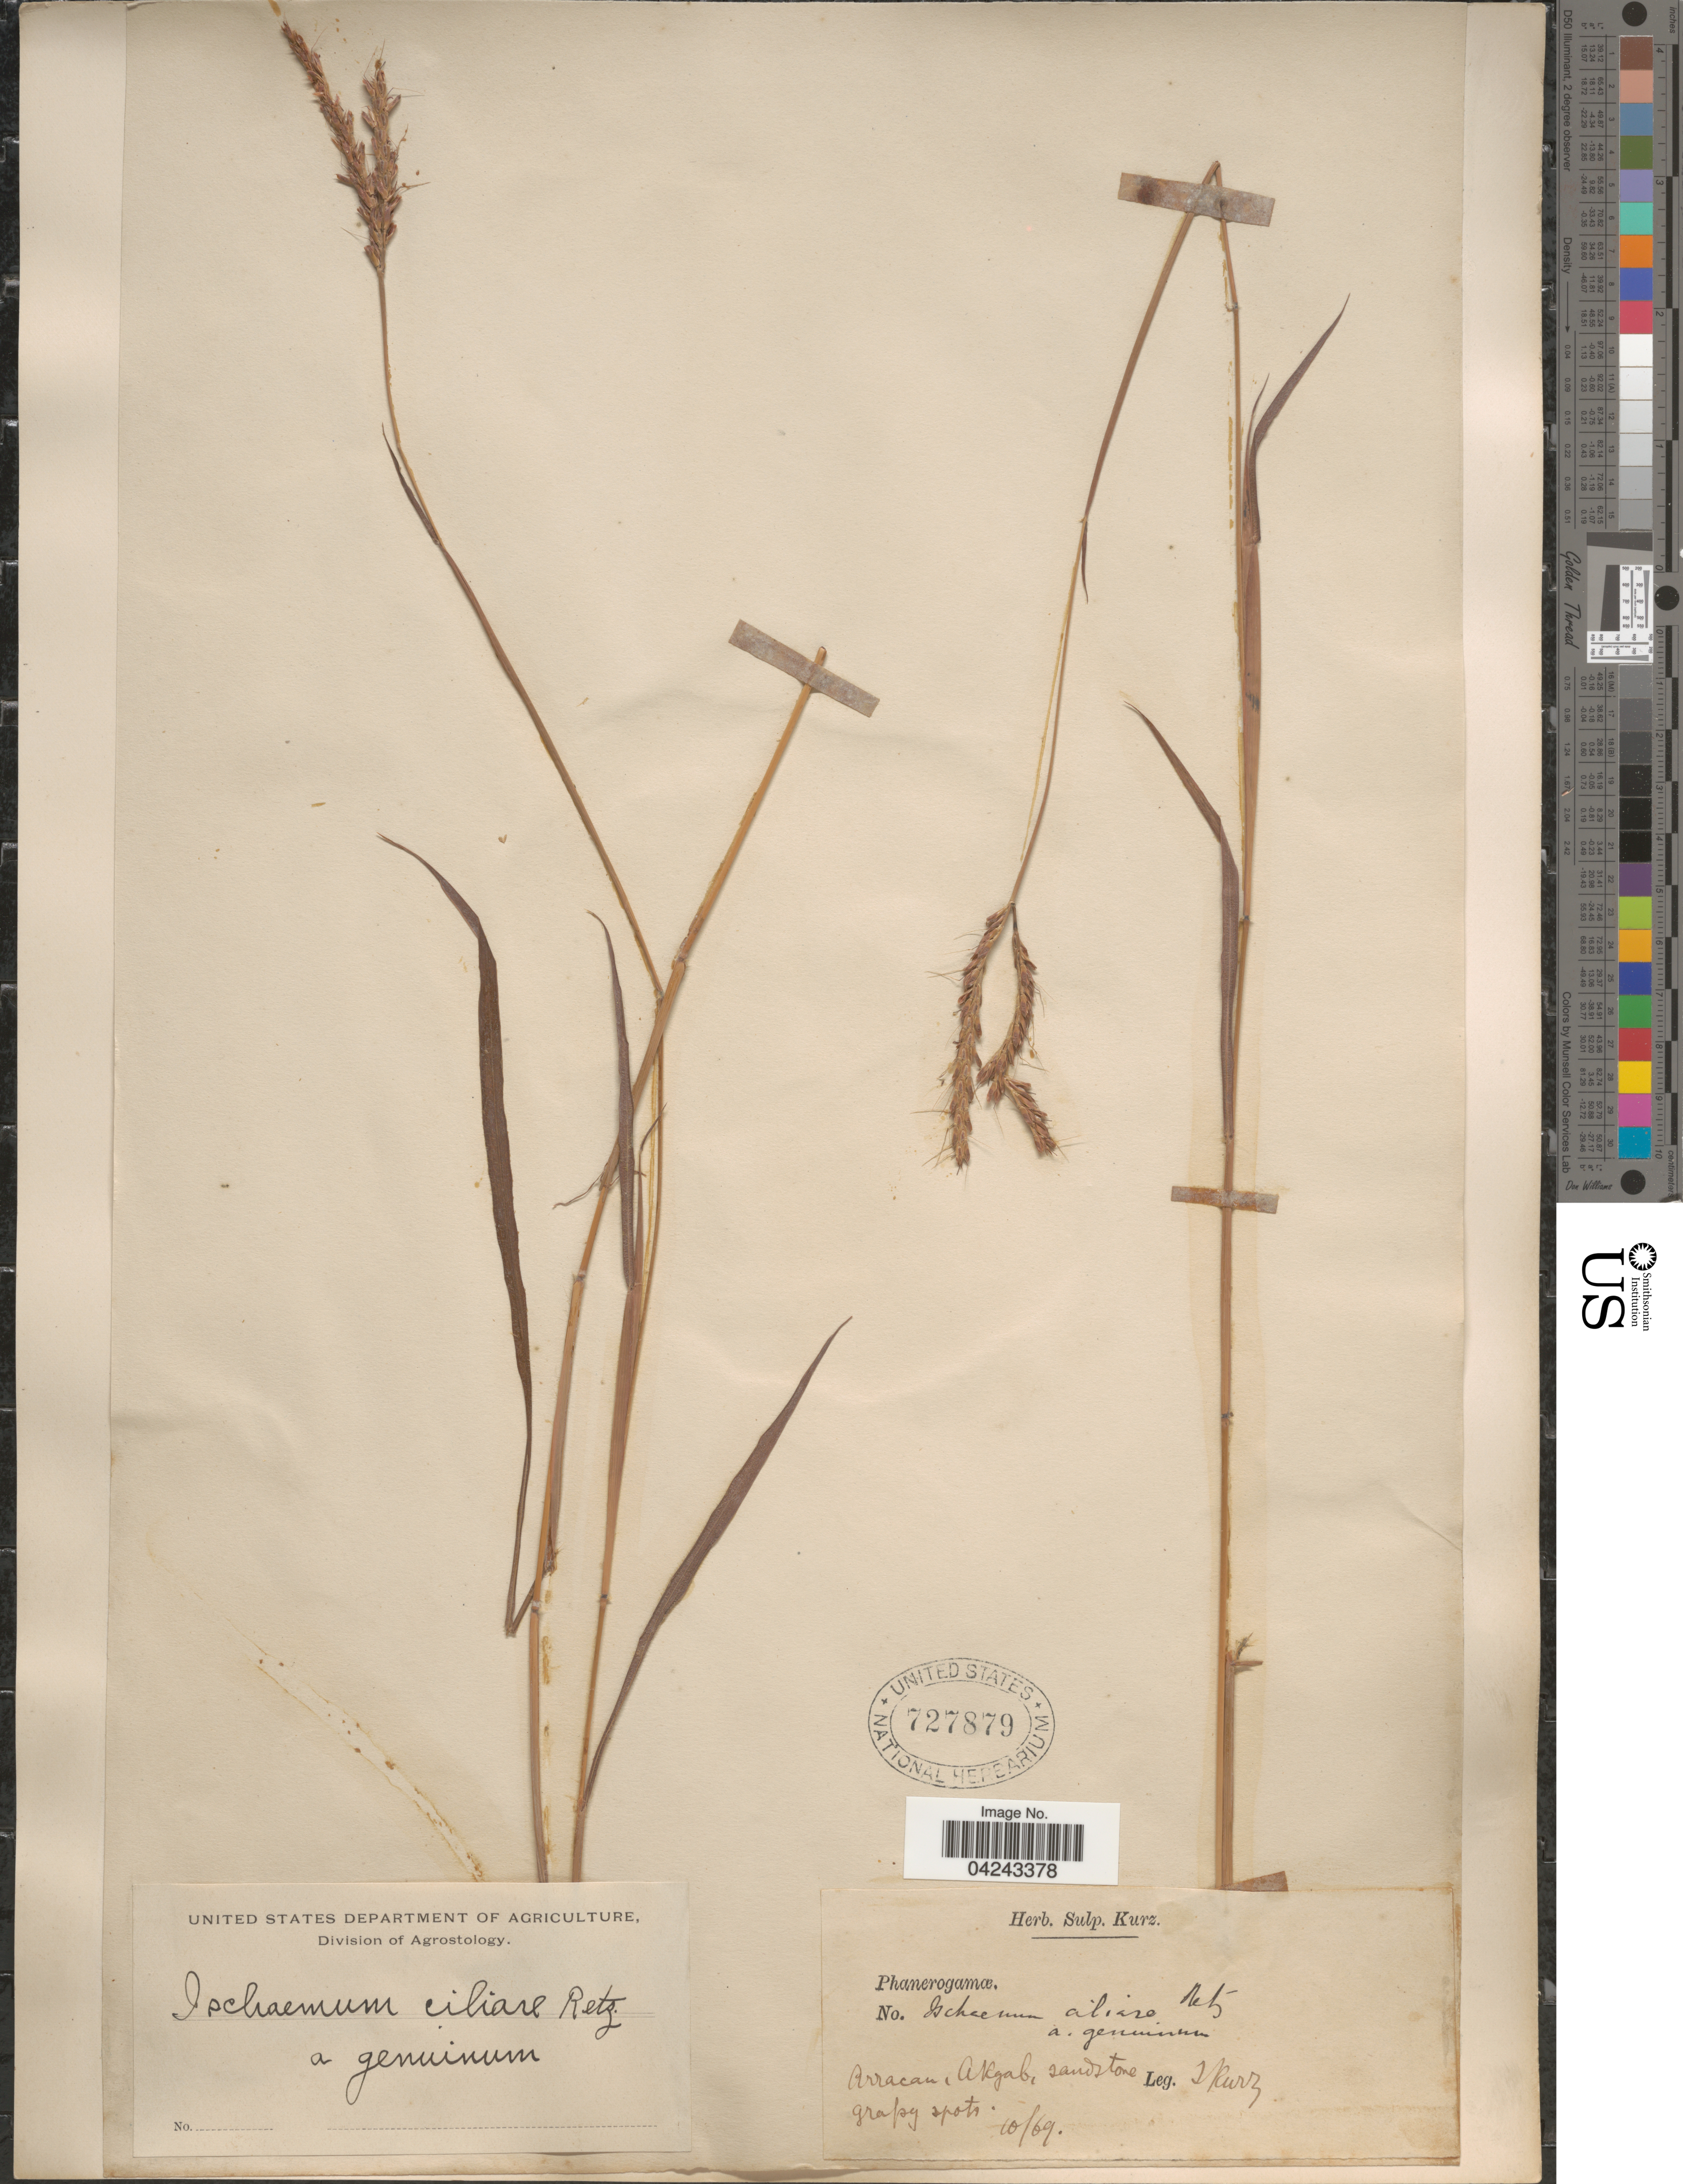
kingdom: Plantae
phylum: Tracheophyta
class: Liliopsida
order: Poales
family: Poaceae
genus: Ischaemum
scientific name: Ischaemum ciliare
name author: Retz.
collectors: S. Kurz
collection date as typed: Transcribed d/m/y: /10/69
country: Myanmar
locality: Arracan, Akyab.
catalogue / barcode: US 727879